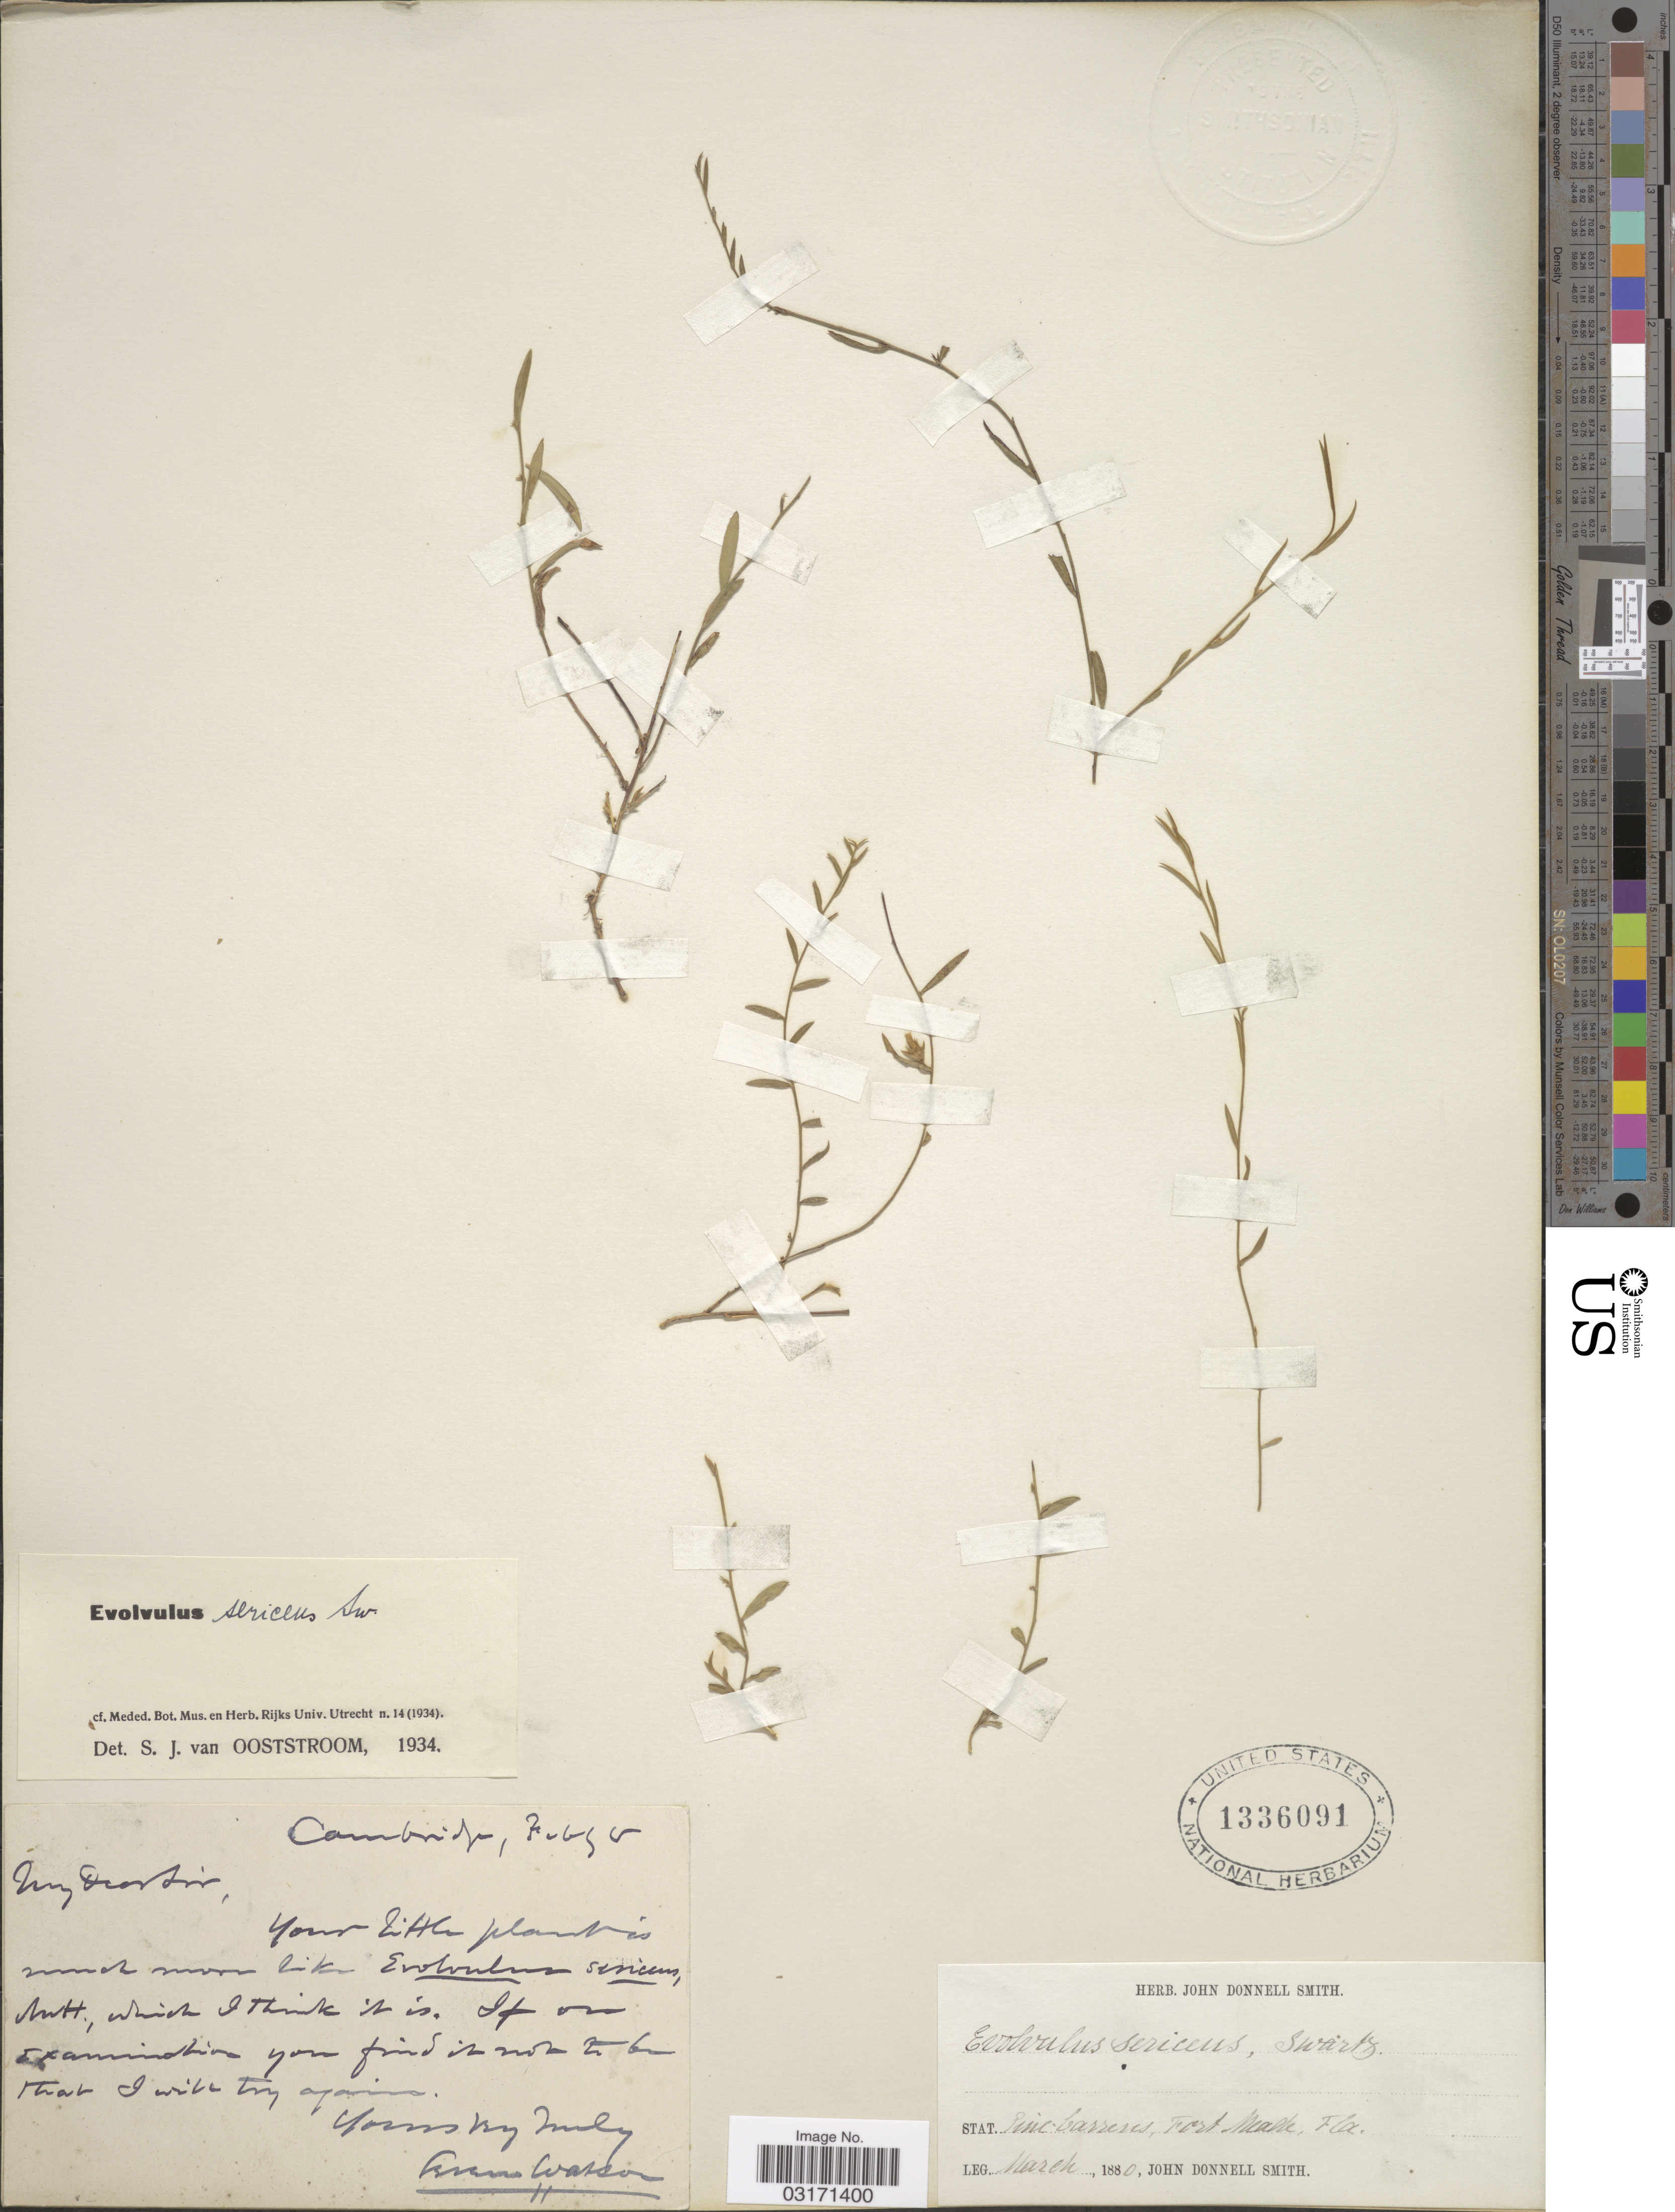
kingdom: Plantae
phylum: Tracheophyta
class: Magnoliopsida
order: Solanales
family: Convolvulaceae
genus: Evolvulus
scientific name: Evolvulus sericeus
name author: Sw.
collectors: J. Donnell Smith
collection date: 1880-03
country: United States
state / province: Florida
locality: Stat. Pine barrens, Fort Meade.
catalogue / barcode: US 1336091